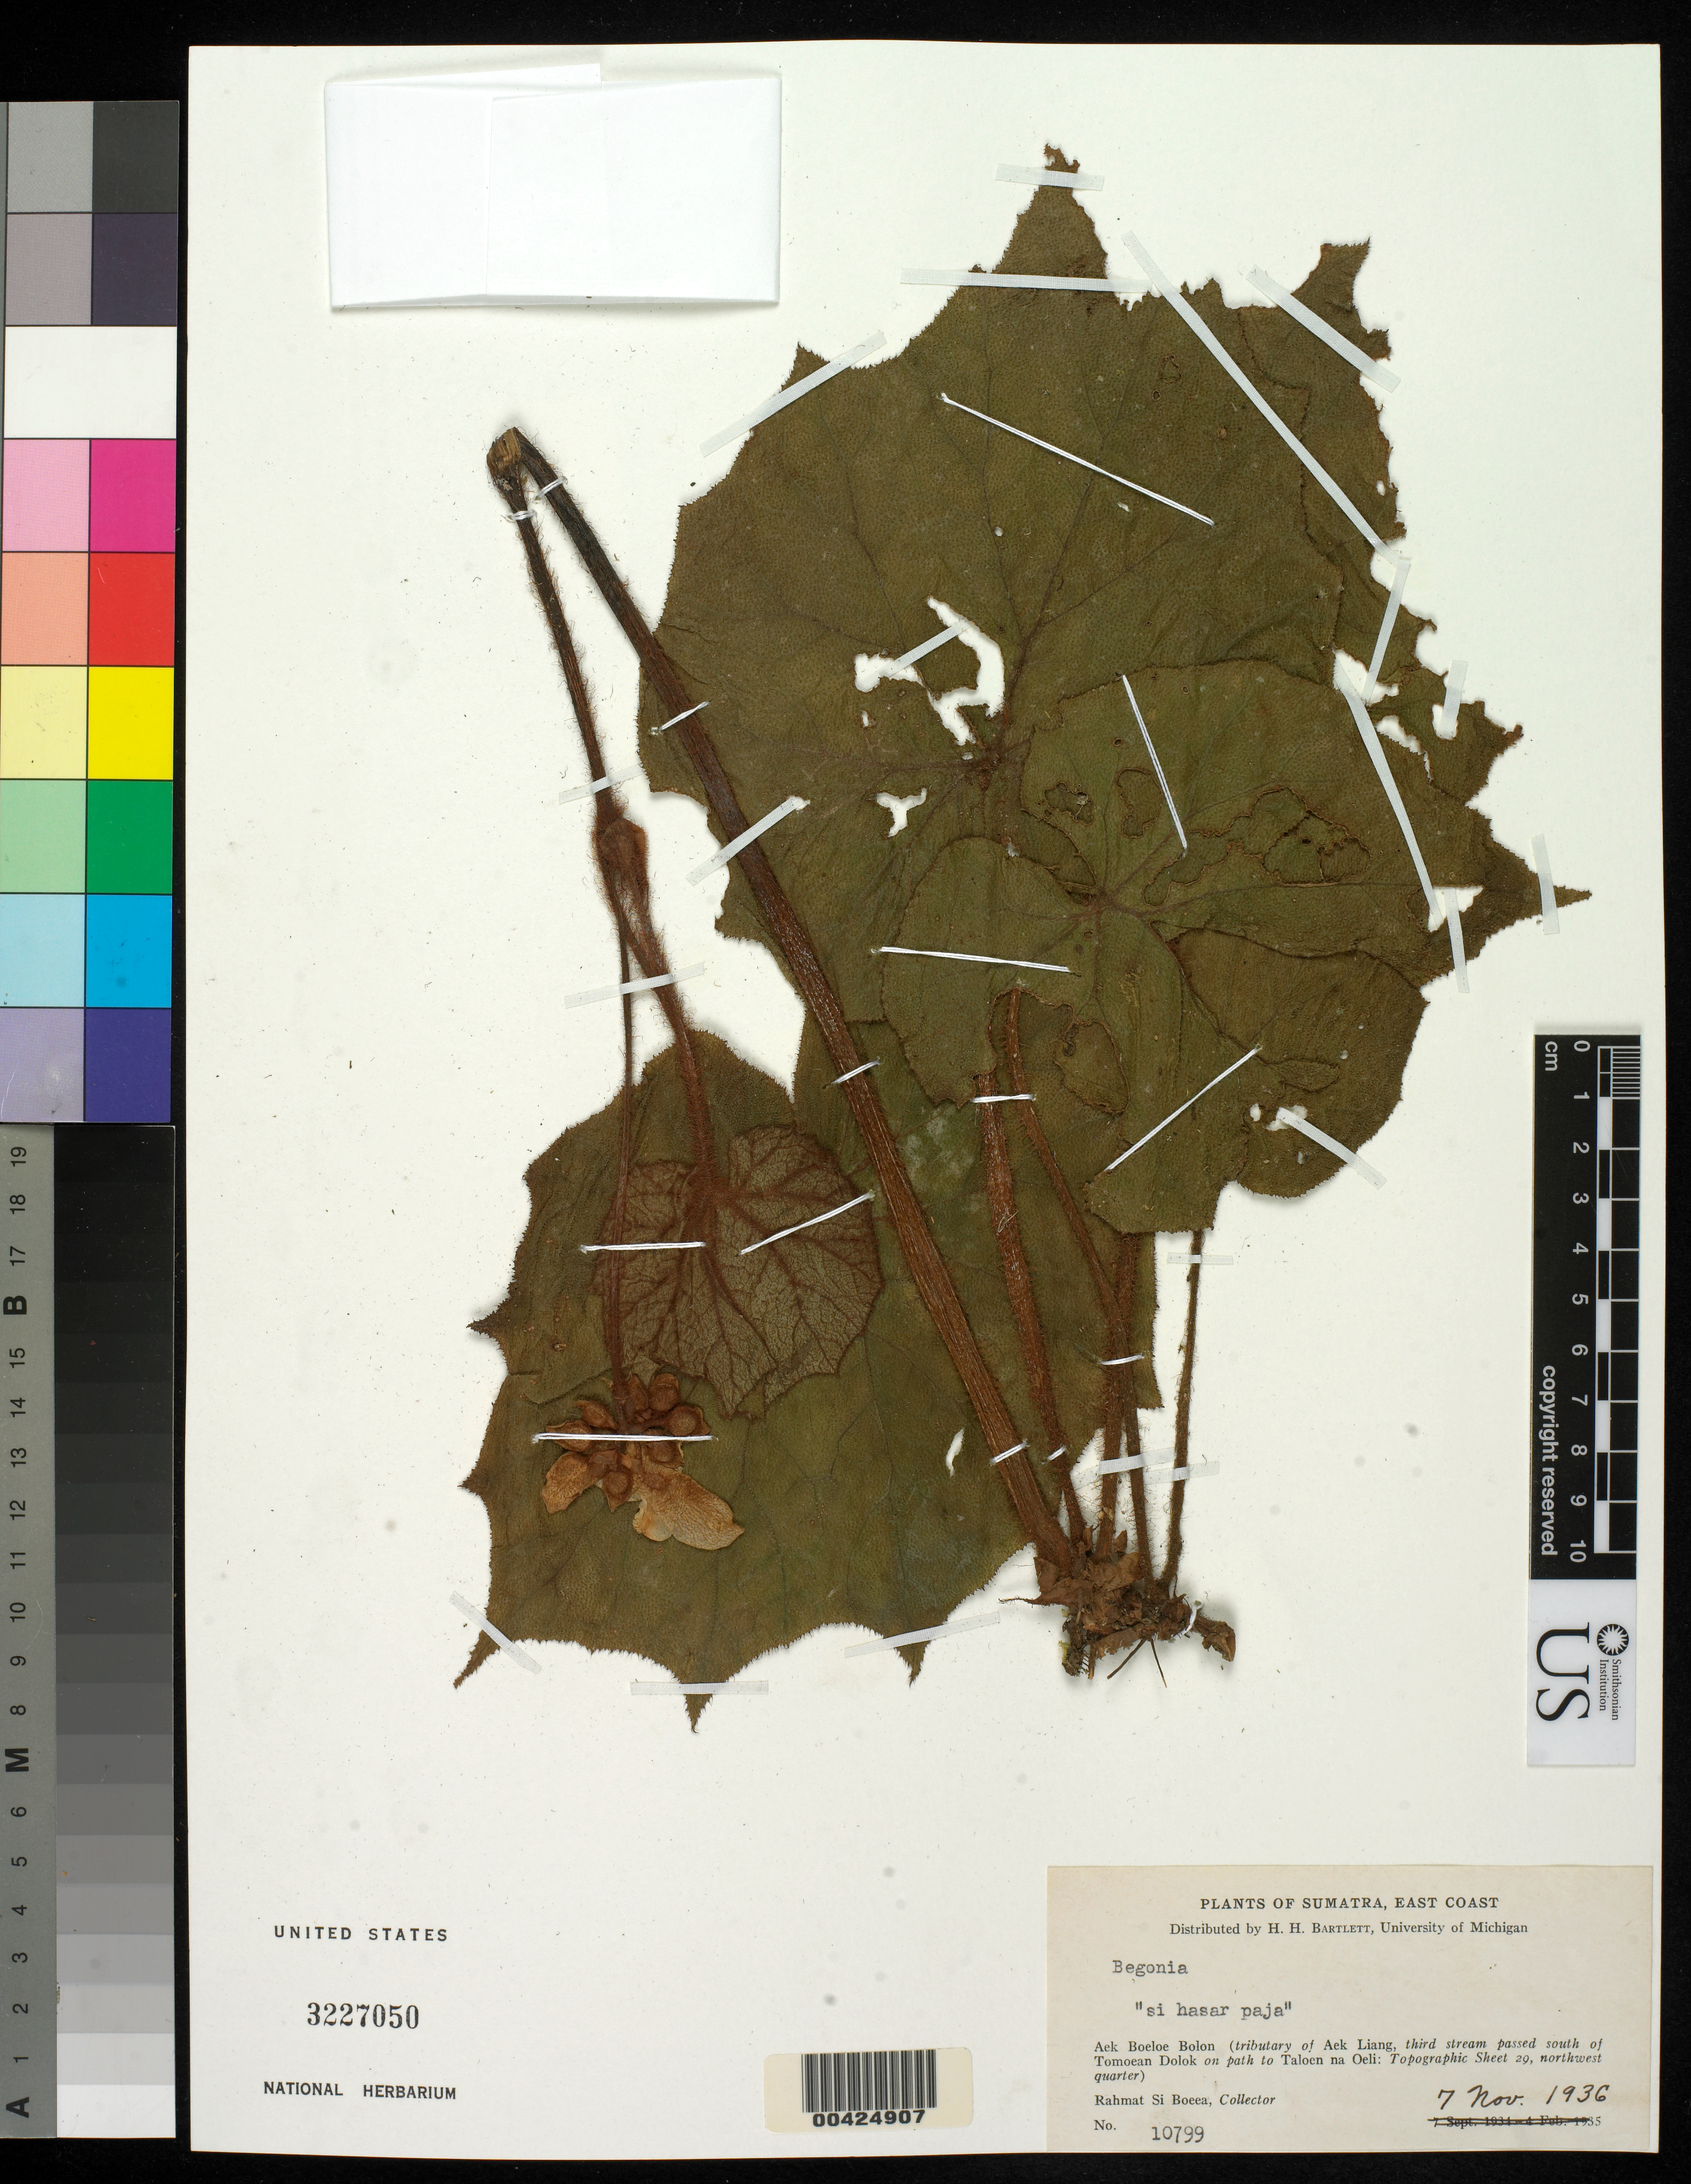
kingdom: Plantae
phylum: Tracheophyta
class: Magnoliopsida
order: Cucurbitales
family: Begoniaceae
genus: Begonia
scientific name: Begonia sp.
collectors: Rahmat Si Boeea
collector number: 10799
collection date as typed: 07 Nov 1936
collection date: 1936-11-07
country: Indonesia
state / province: Sumatra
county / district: Aceh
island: Sumatra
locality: Aek Boeloe Bolon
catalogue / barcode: US 3227050